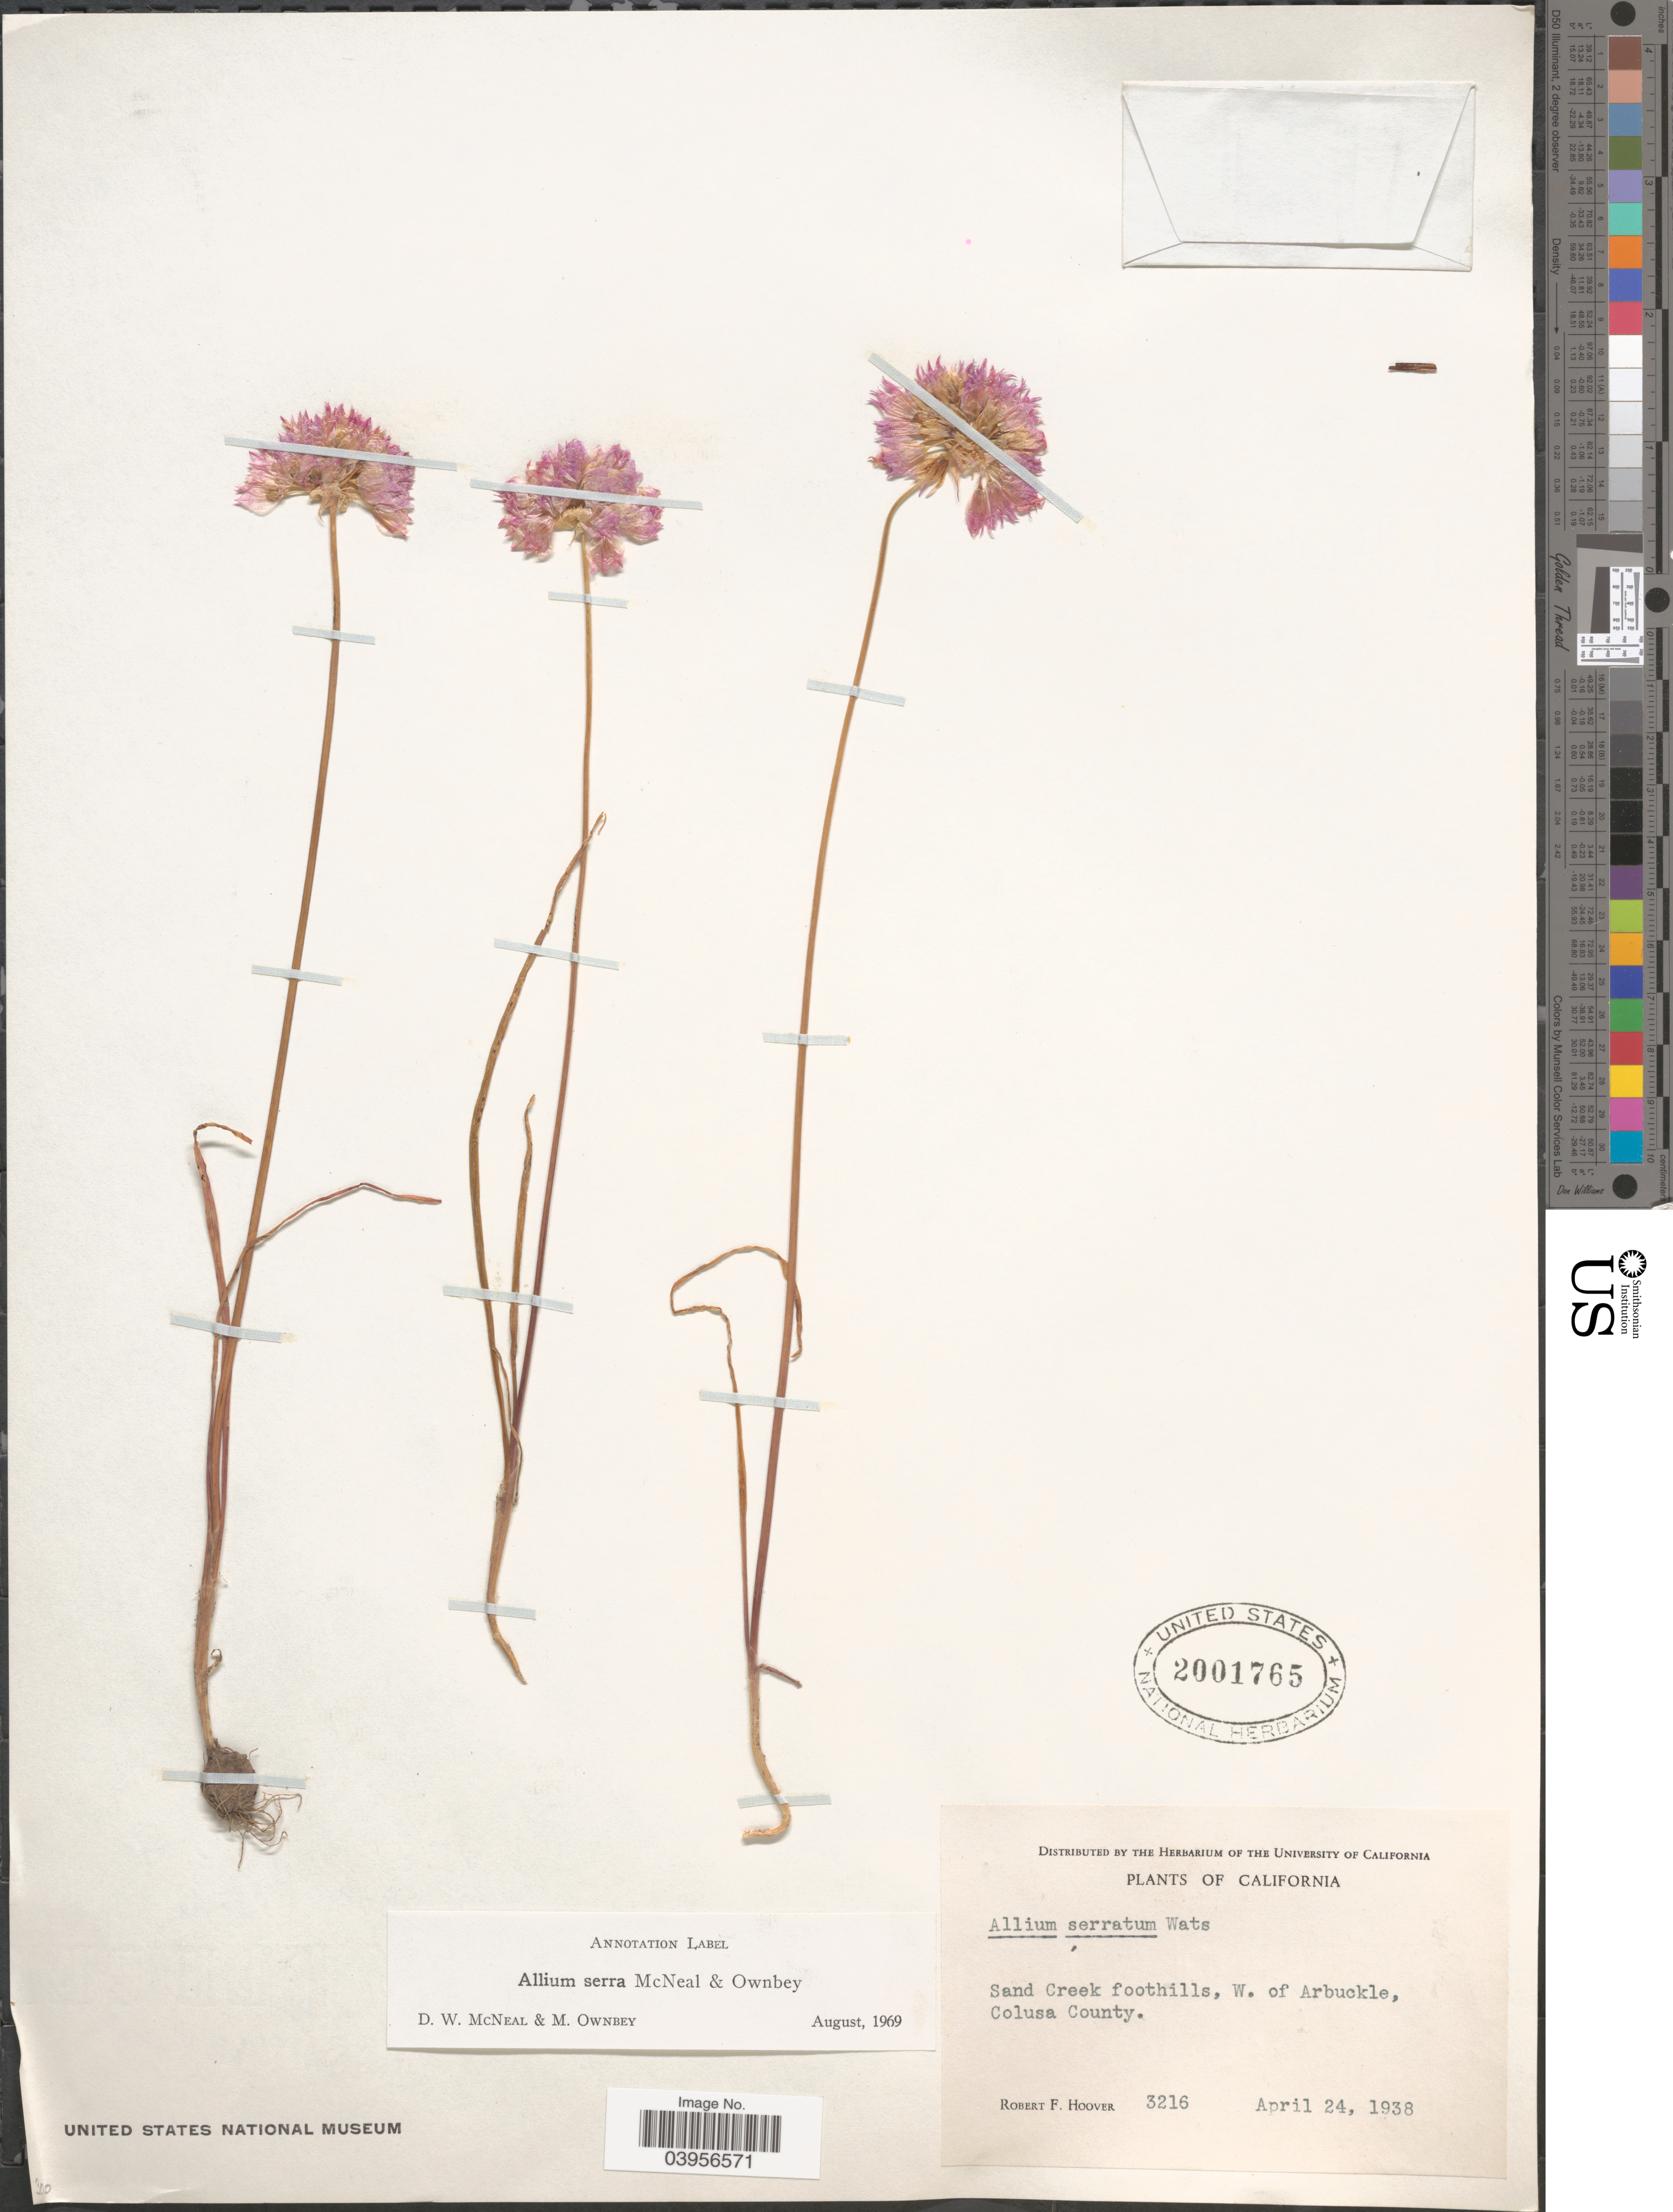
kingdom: Plantae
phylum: Tracheophyta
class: Liliopsida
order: Asparagales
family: Amaryllidaceae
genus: Allium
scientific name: Allium serra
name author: McNeal & Ownbey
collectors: R. F. Hoover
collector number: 3216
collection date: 1938-04-24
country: United States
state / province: California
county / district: Colusa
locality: Sand Creek foothills, W. of Arbuckle, Colusa County.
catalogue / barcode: US 2001765